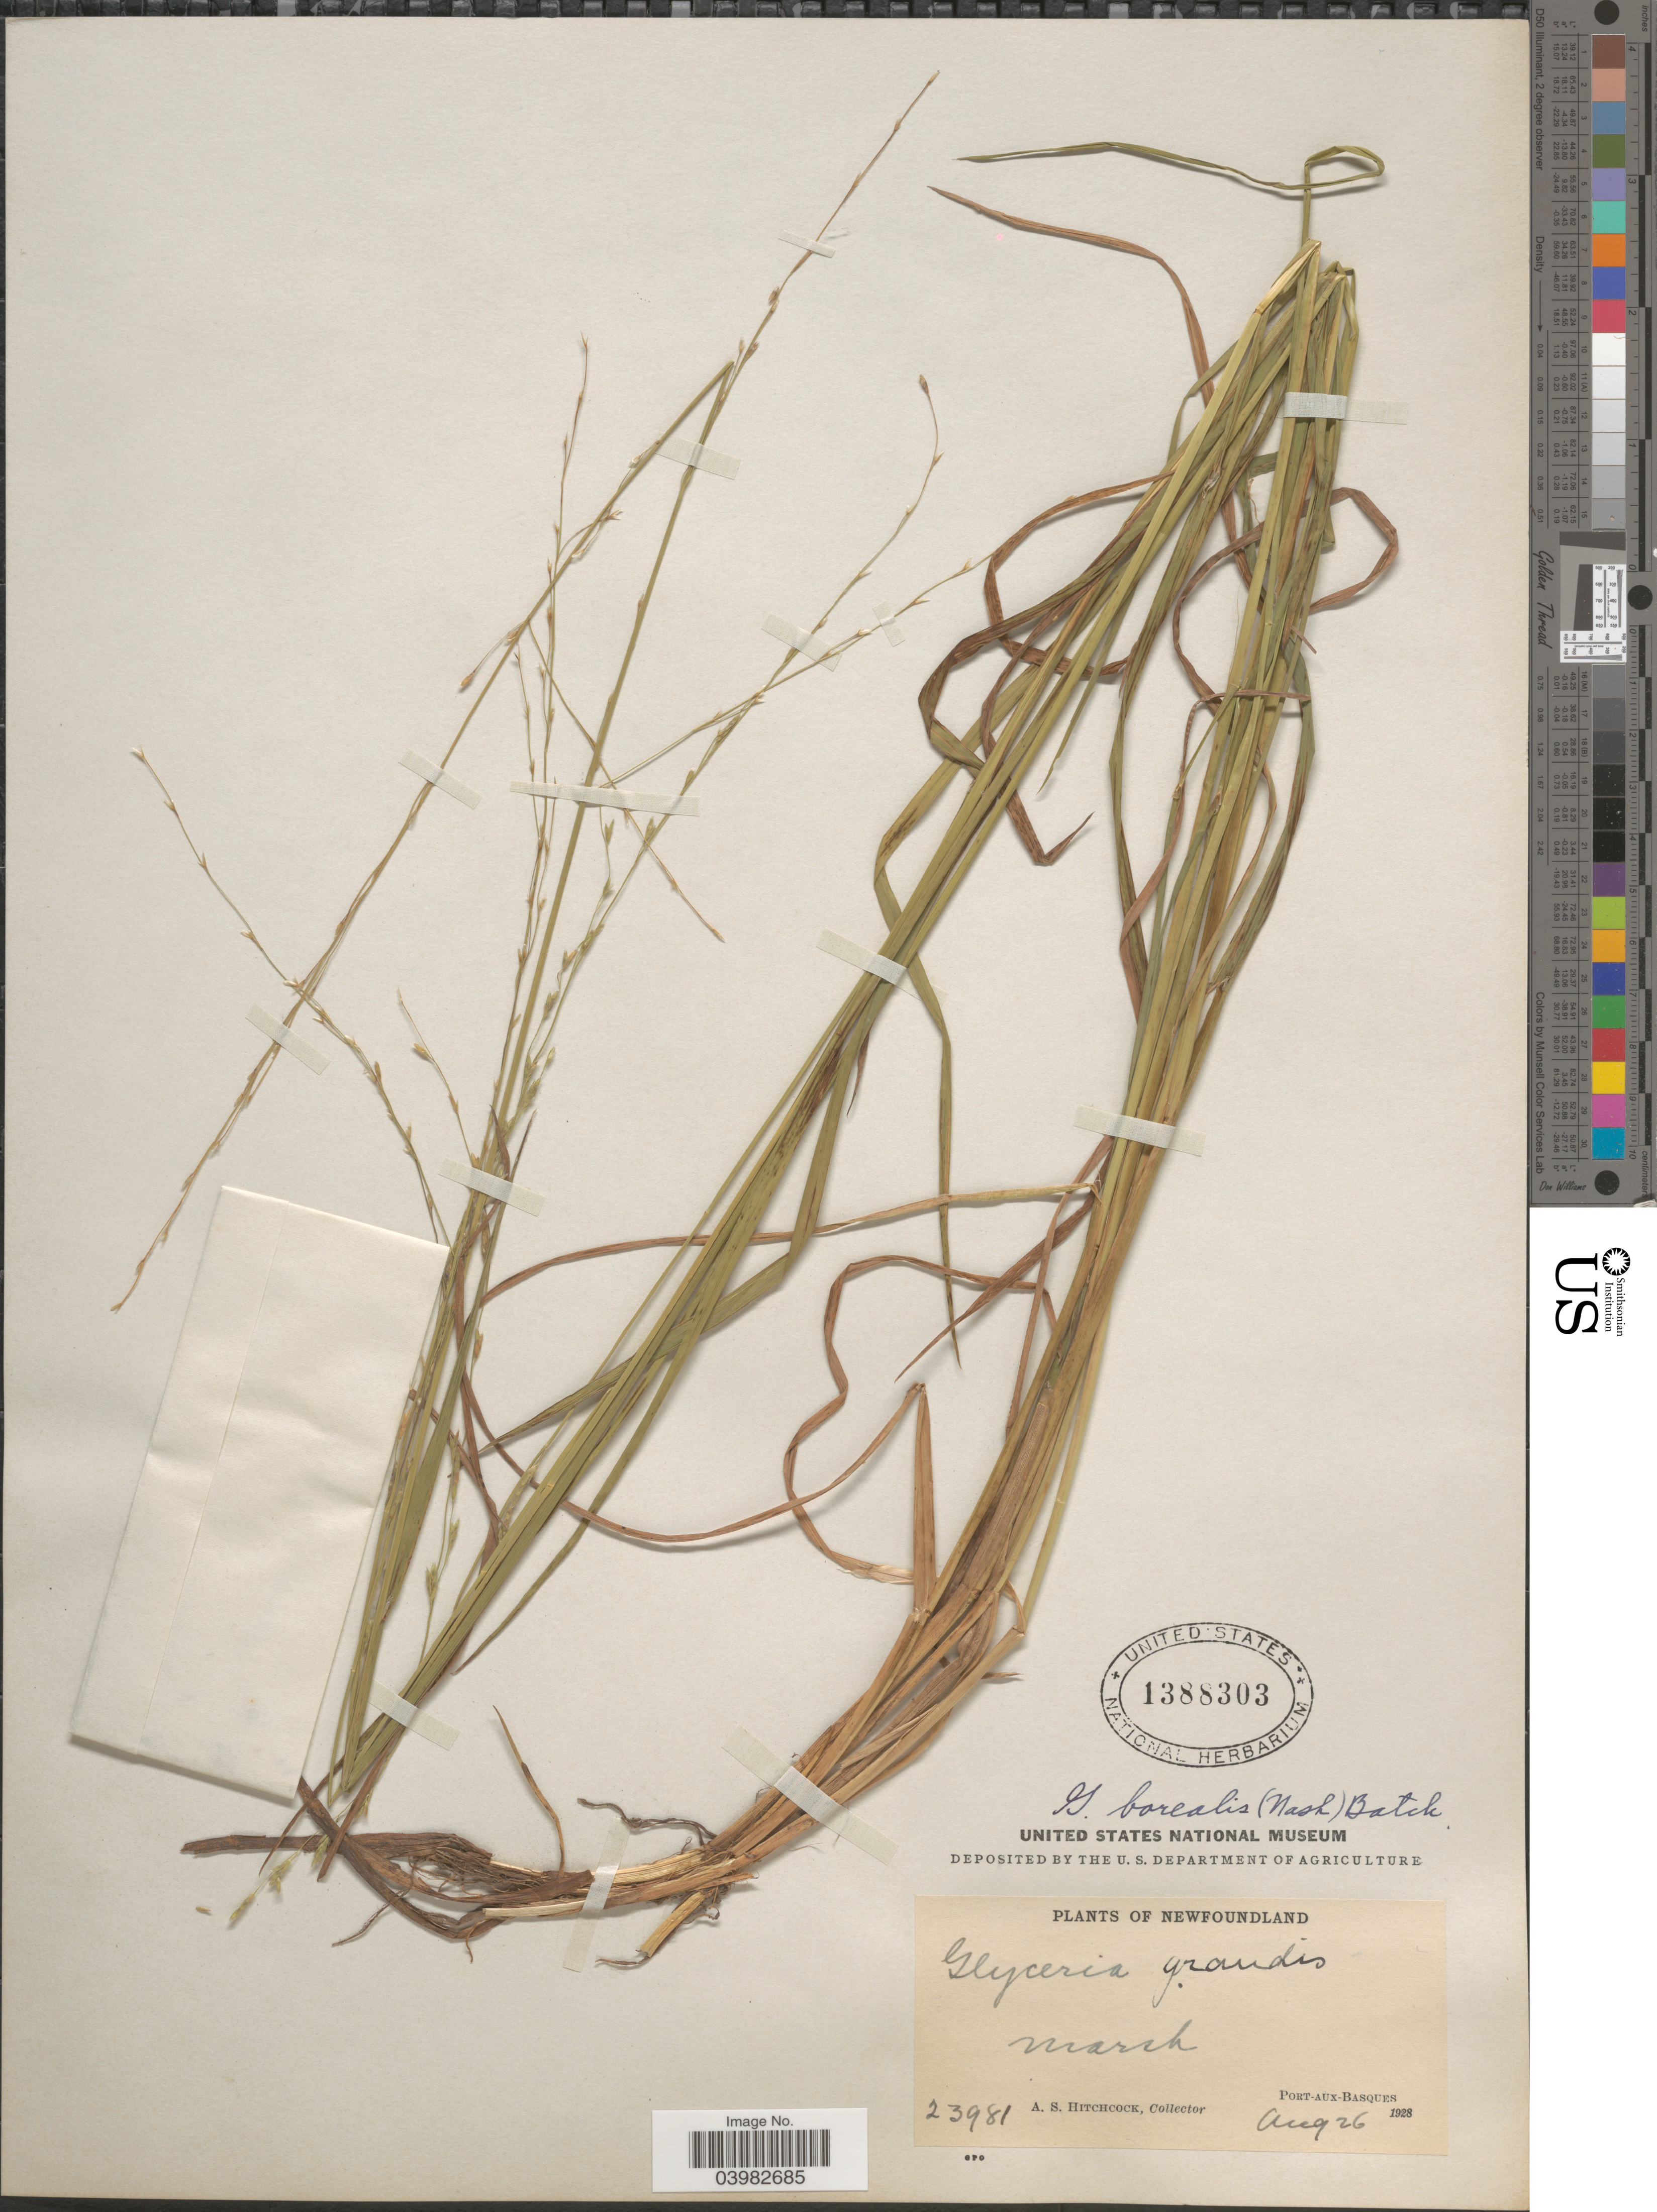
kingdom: Plantae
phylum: Tracheophyta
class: Liliopsida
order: Poales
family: Poaceae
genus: Glyceria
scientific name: Glyceria borealis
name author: (Nash) Batchelder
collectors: A. S. Hitchcock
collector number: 23981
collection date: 1928-08-26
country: Canada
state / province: Newfoundland and Labrador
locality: Port-Aux-Basques.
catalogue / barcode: US 1388303